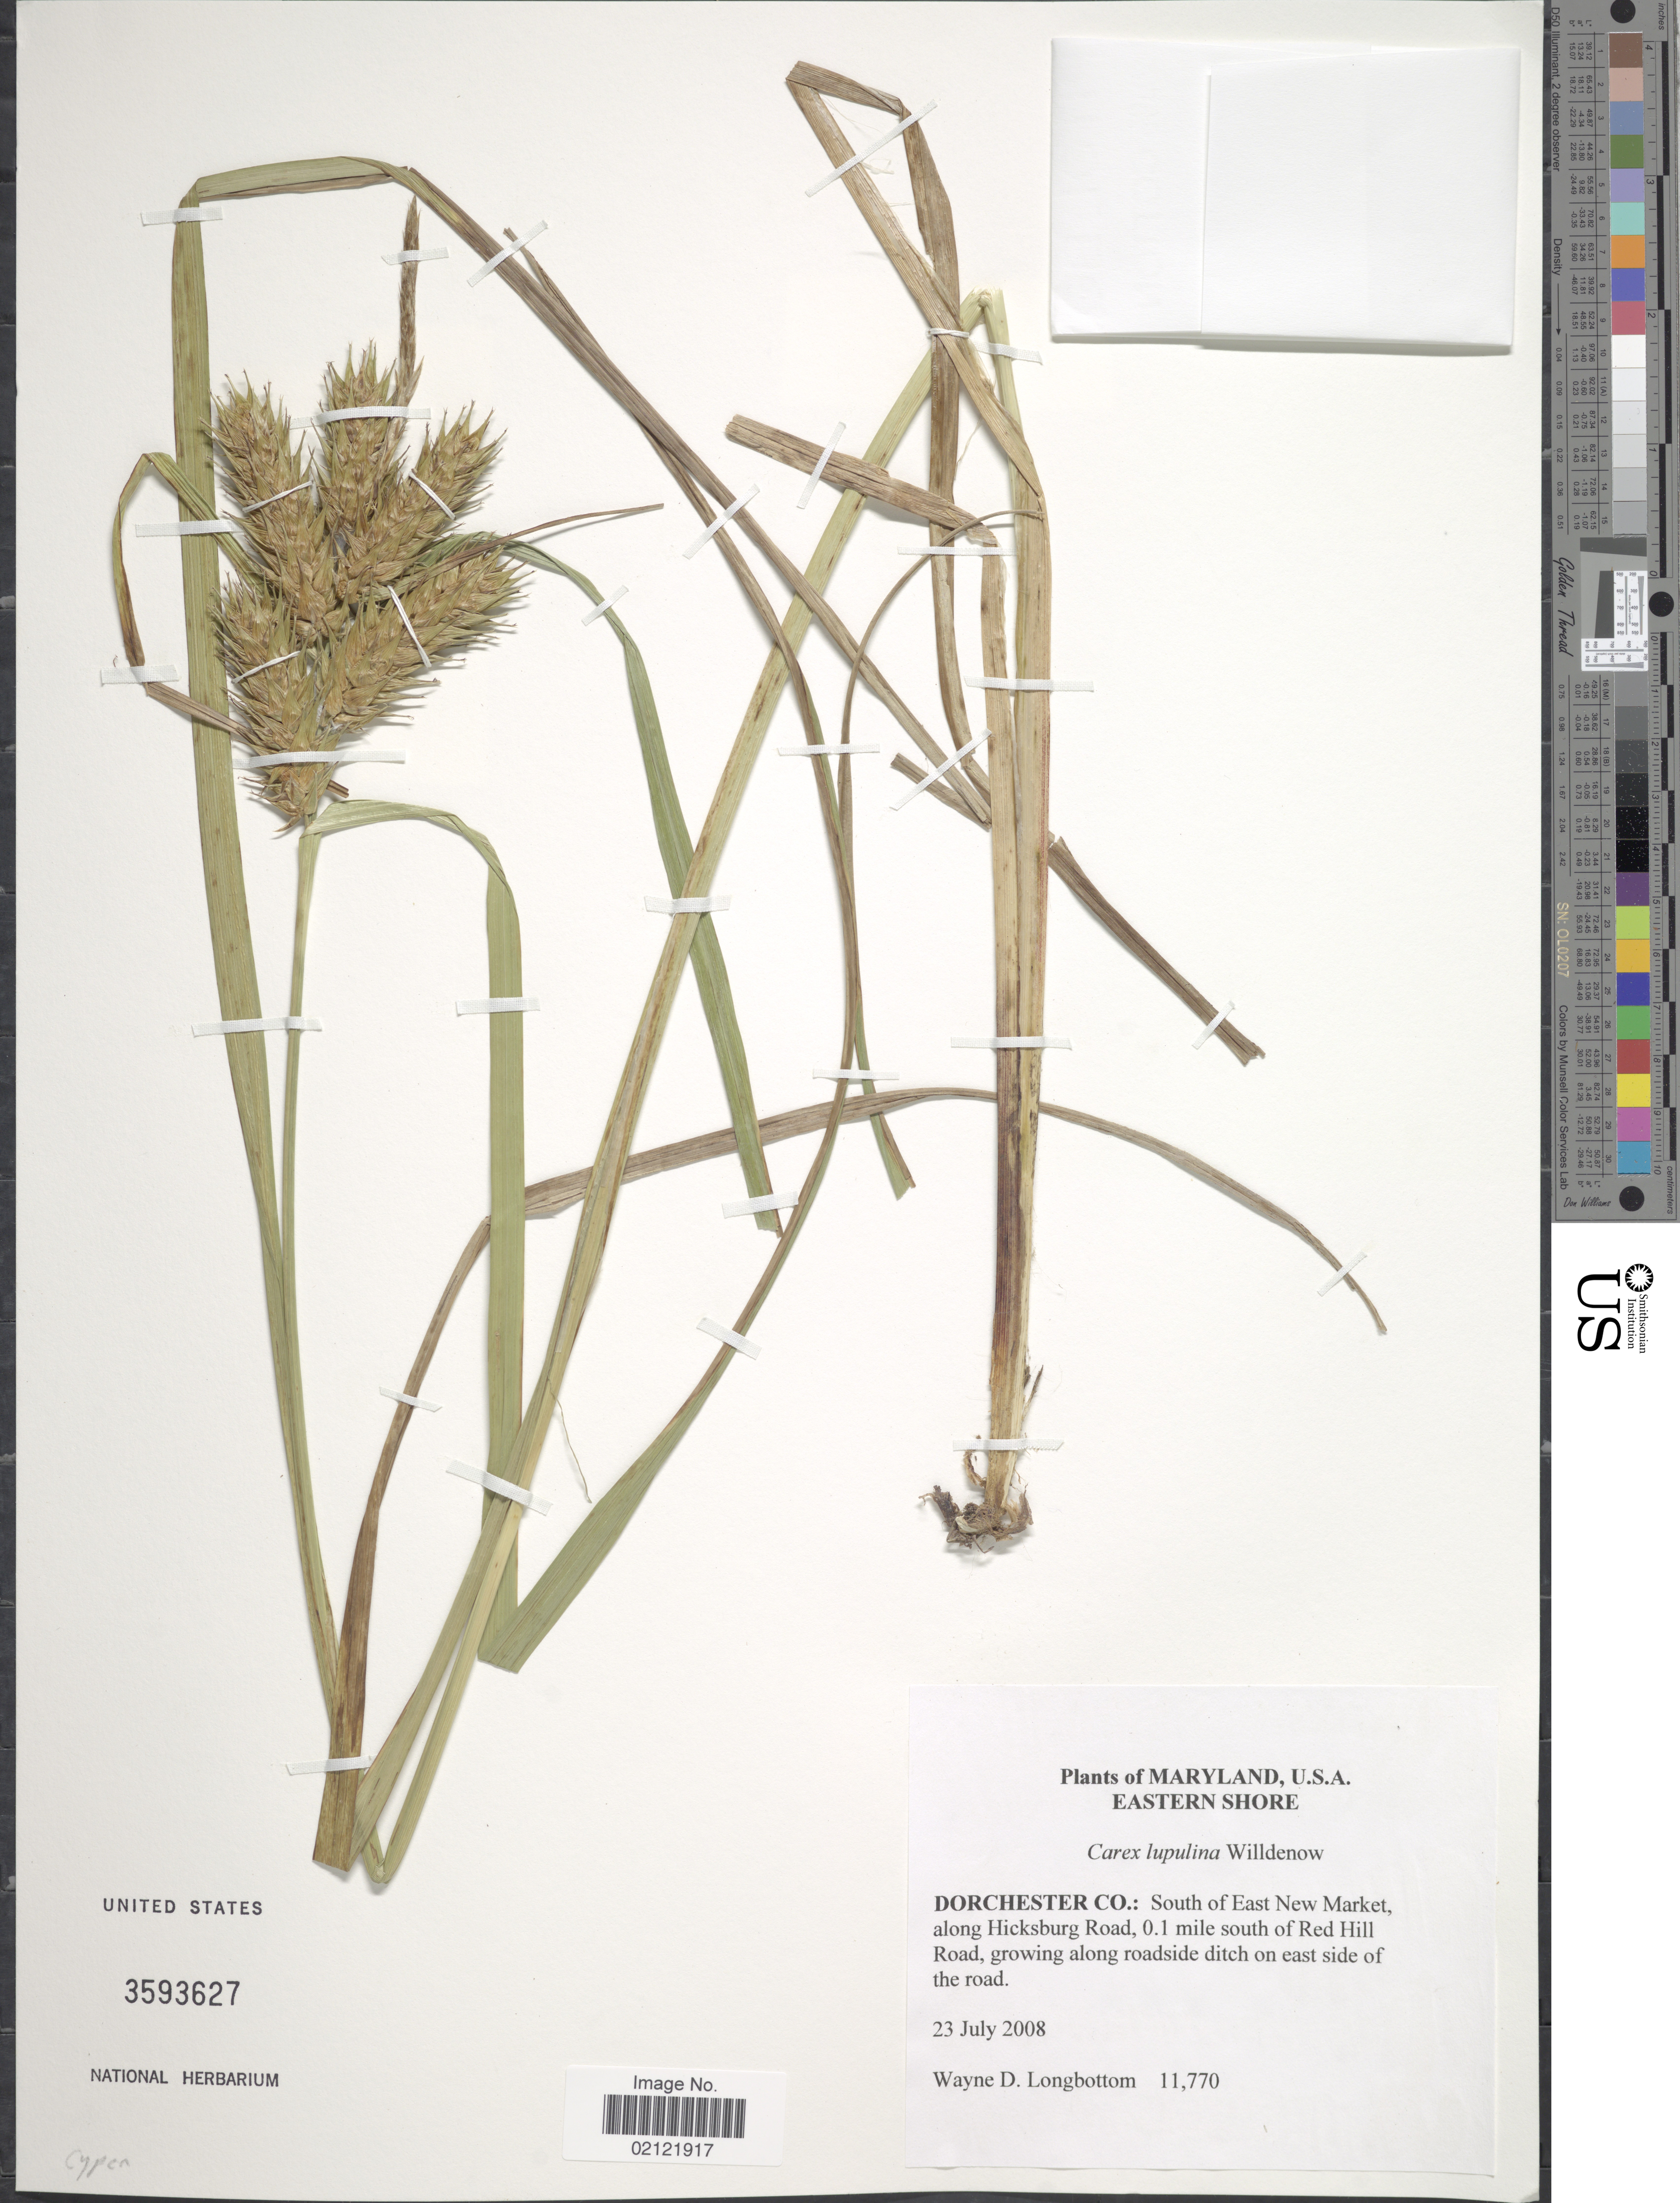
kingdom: Plantae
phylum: Tracheophyta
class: Liliopsida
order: Poales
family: Cyperaceae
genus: Carex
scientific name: Carex lupulina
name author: Muhl. ex Willd.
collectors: W. D. Longbottom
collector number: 11770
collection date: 2008-07-23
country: United States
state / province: Maryland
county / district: Dorchester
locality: Eastern Shore. Dorchester Co.: South of East New Market, along Hicksburg Road, 0.1 mile south of Red Hill Road, growing along roadside ditch on east side of the road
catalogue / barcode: US 3593627